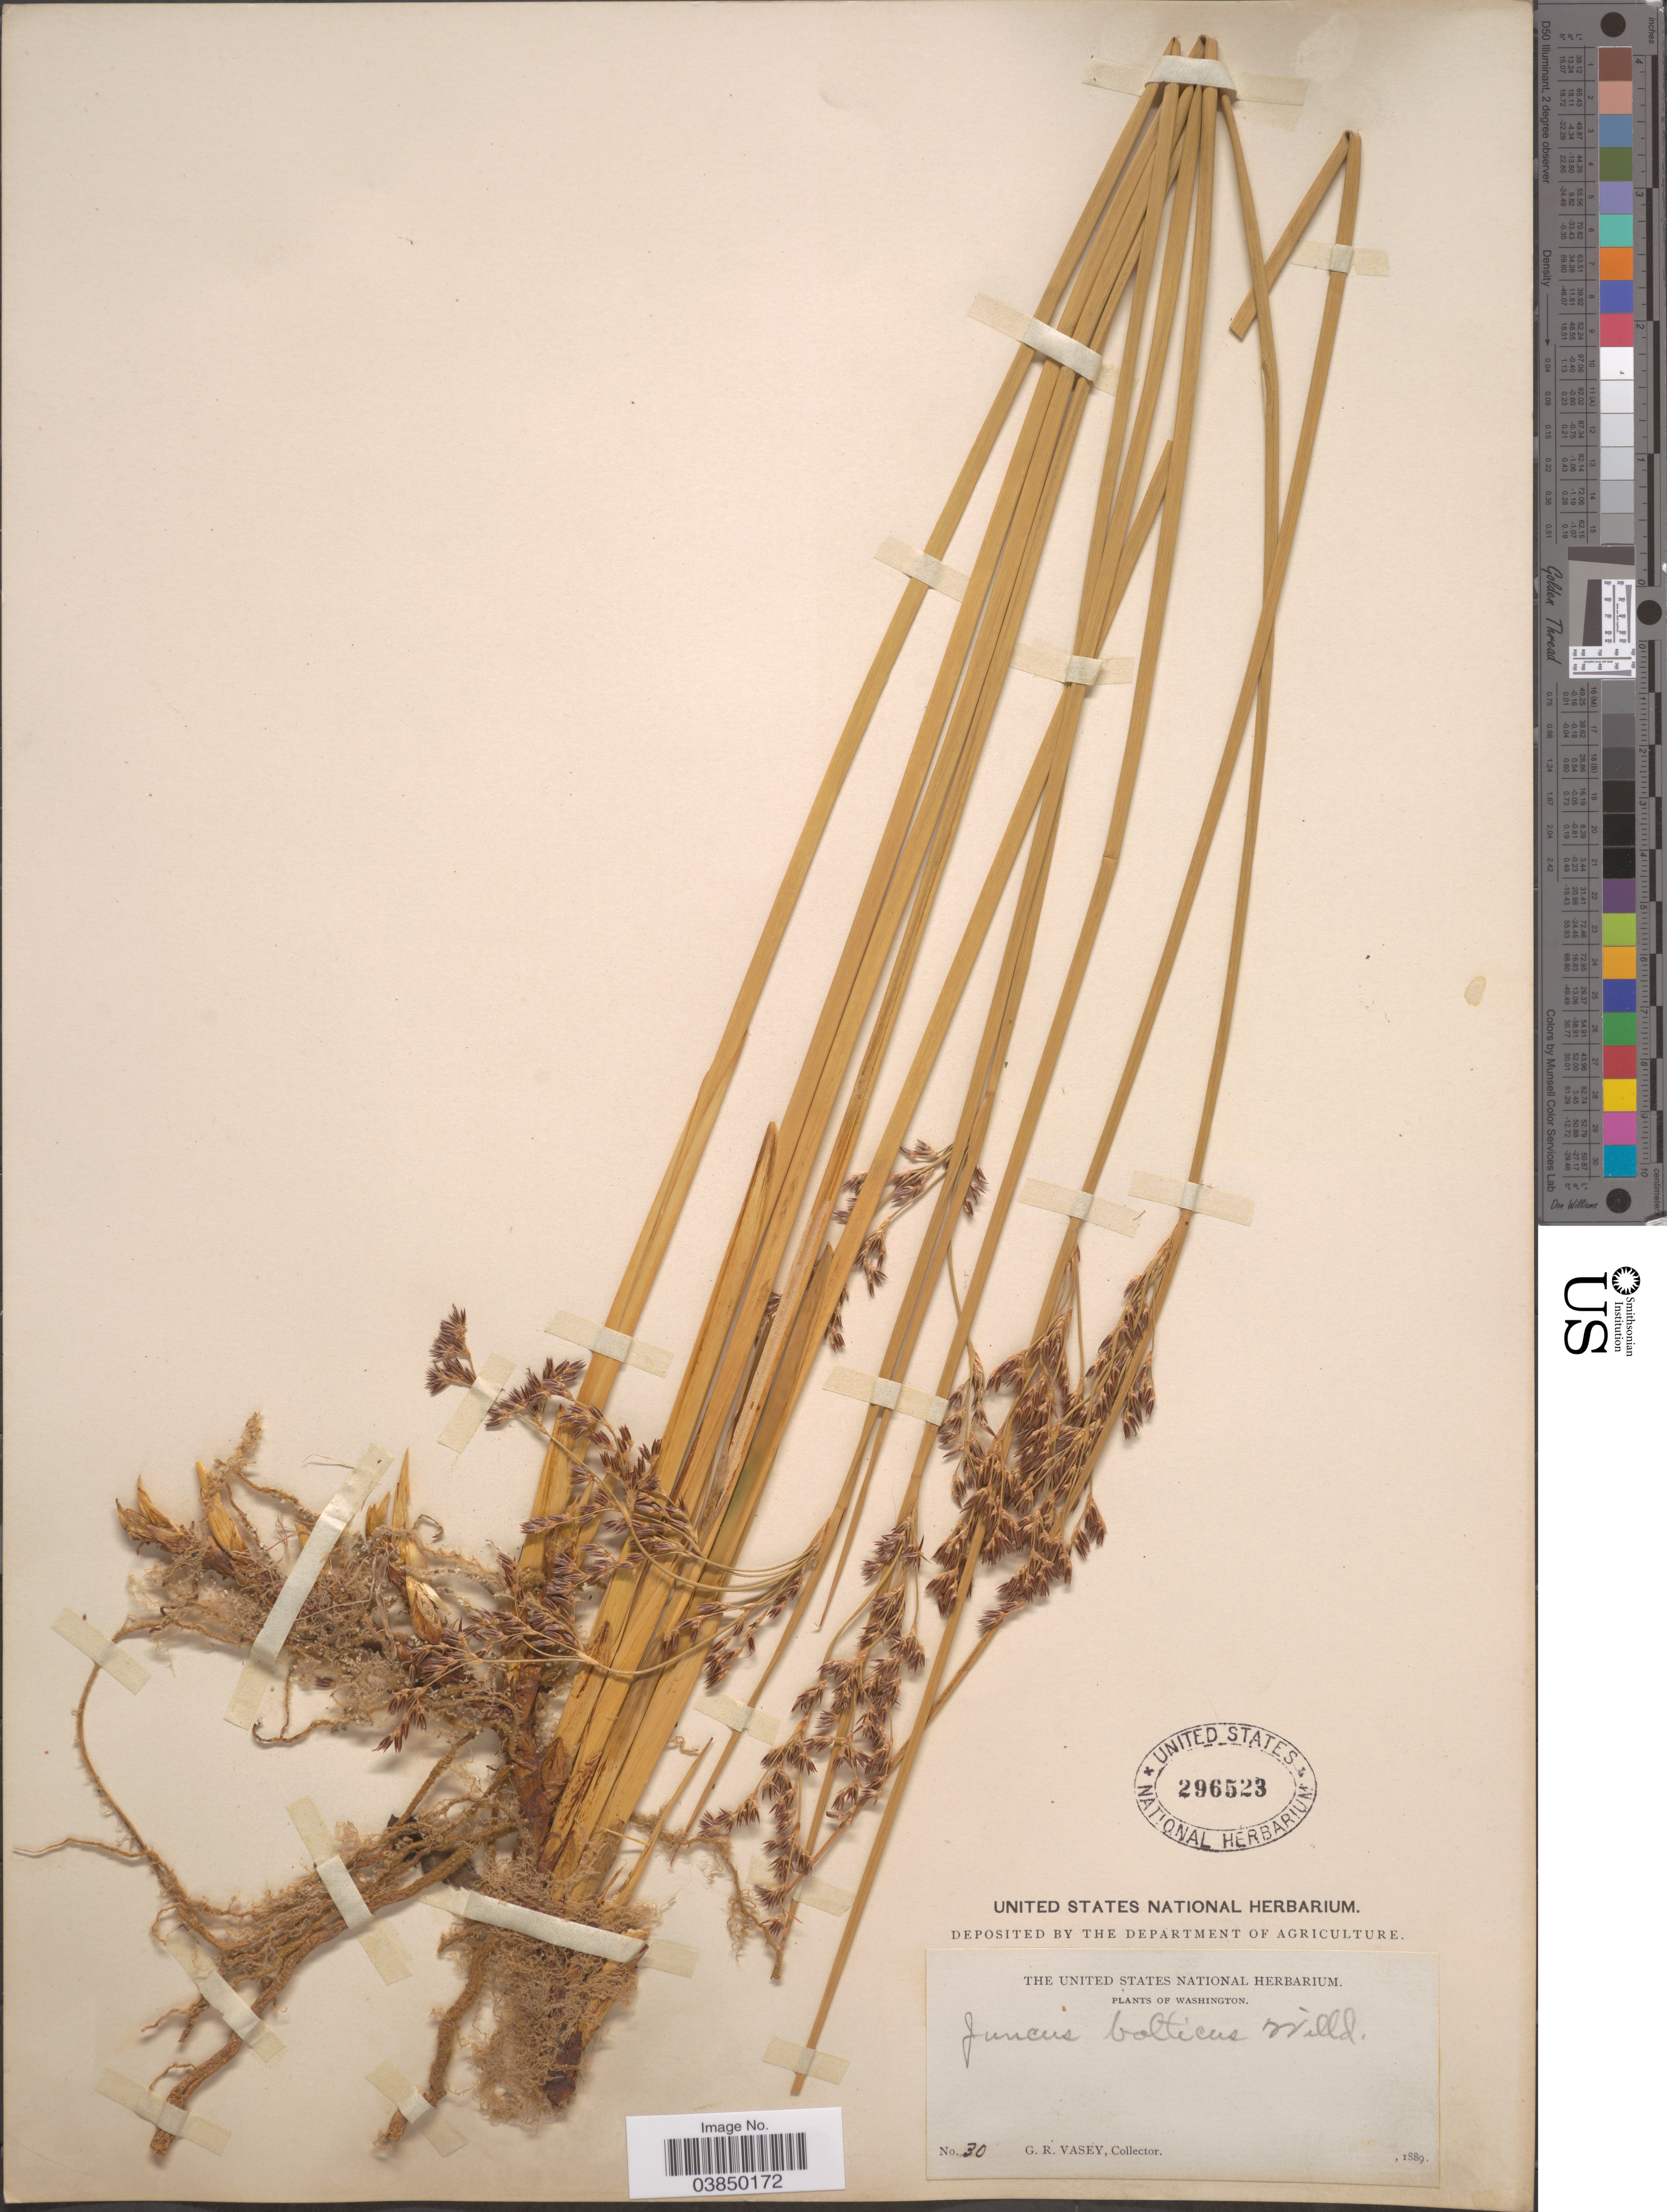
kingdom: Plantae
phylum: Tracheophyta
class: Liliopsida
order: Poales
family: Juncaceae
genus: Juncus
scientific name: Juncus balticus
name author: Willd.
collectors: G. R. Vasey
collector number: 30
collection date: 1889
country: United States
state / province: Washington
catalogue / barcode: US 296523